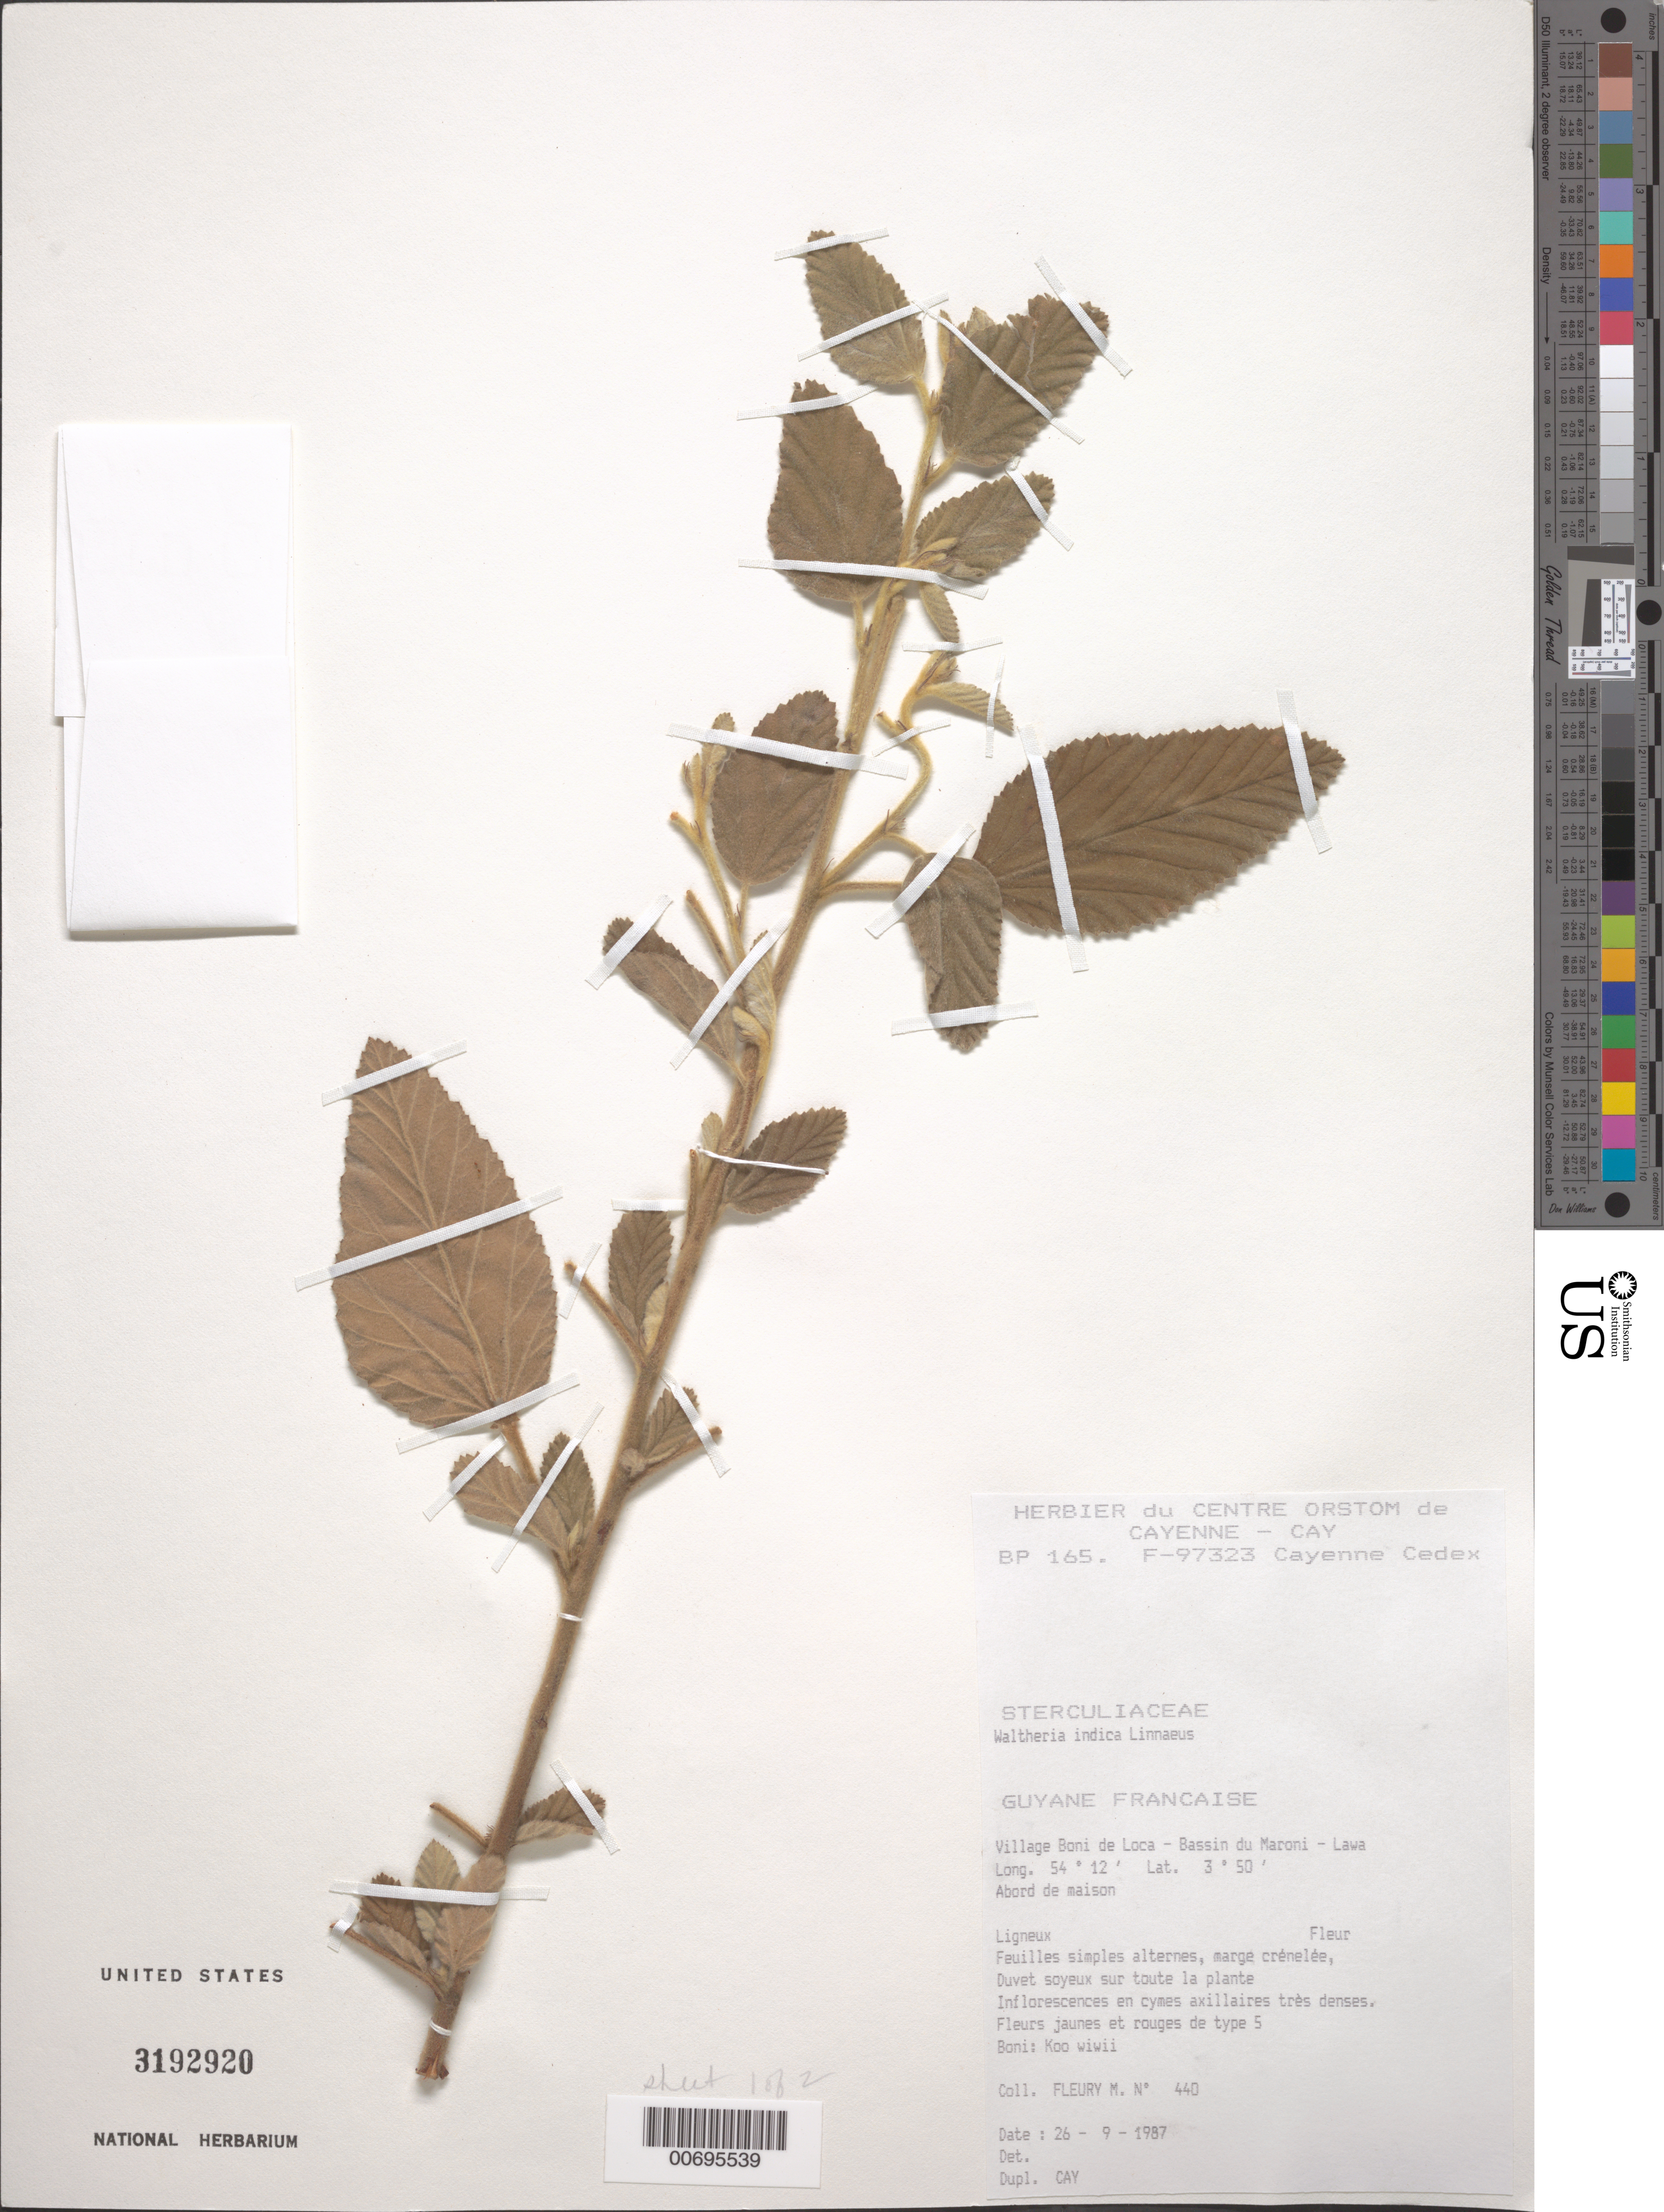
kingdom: Plantae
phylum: Tracheophyta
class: Magnoliopsida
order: Malvales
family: Malvaceae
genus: Waltheria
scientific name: Waltheria indica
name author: L.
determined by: Dorr, L. J., (BOT), Smithsonian Institution - National Museum of Natural History (UNITED STATES)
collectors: M. Fleury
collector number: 440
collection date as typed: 26-Sep-87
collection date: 1987-09-26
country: French Guiana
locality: Village Boni de Loca, Bassin du Maroni - Lawa, Route de Bonami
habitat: Near house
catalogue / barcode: US 3192920